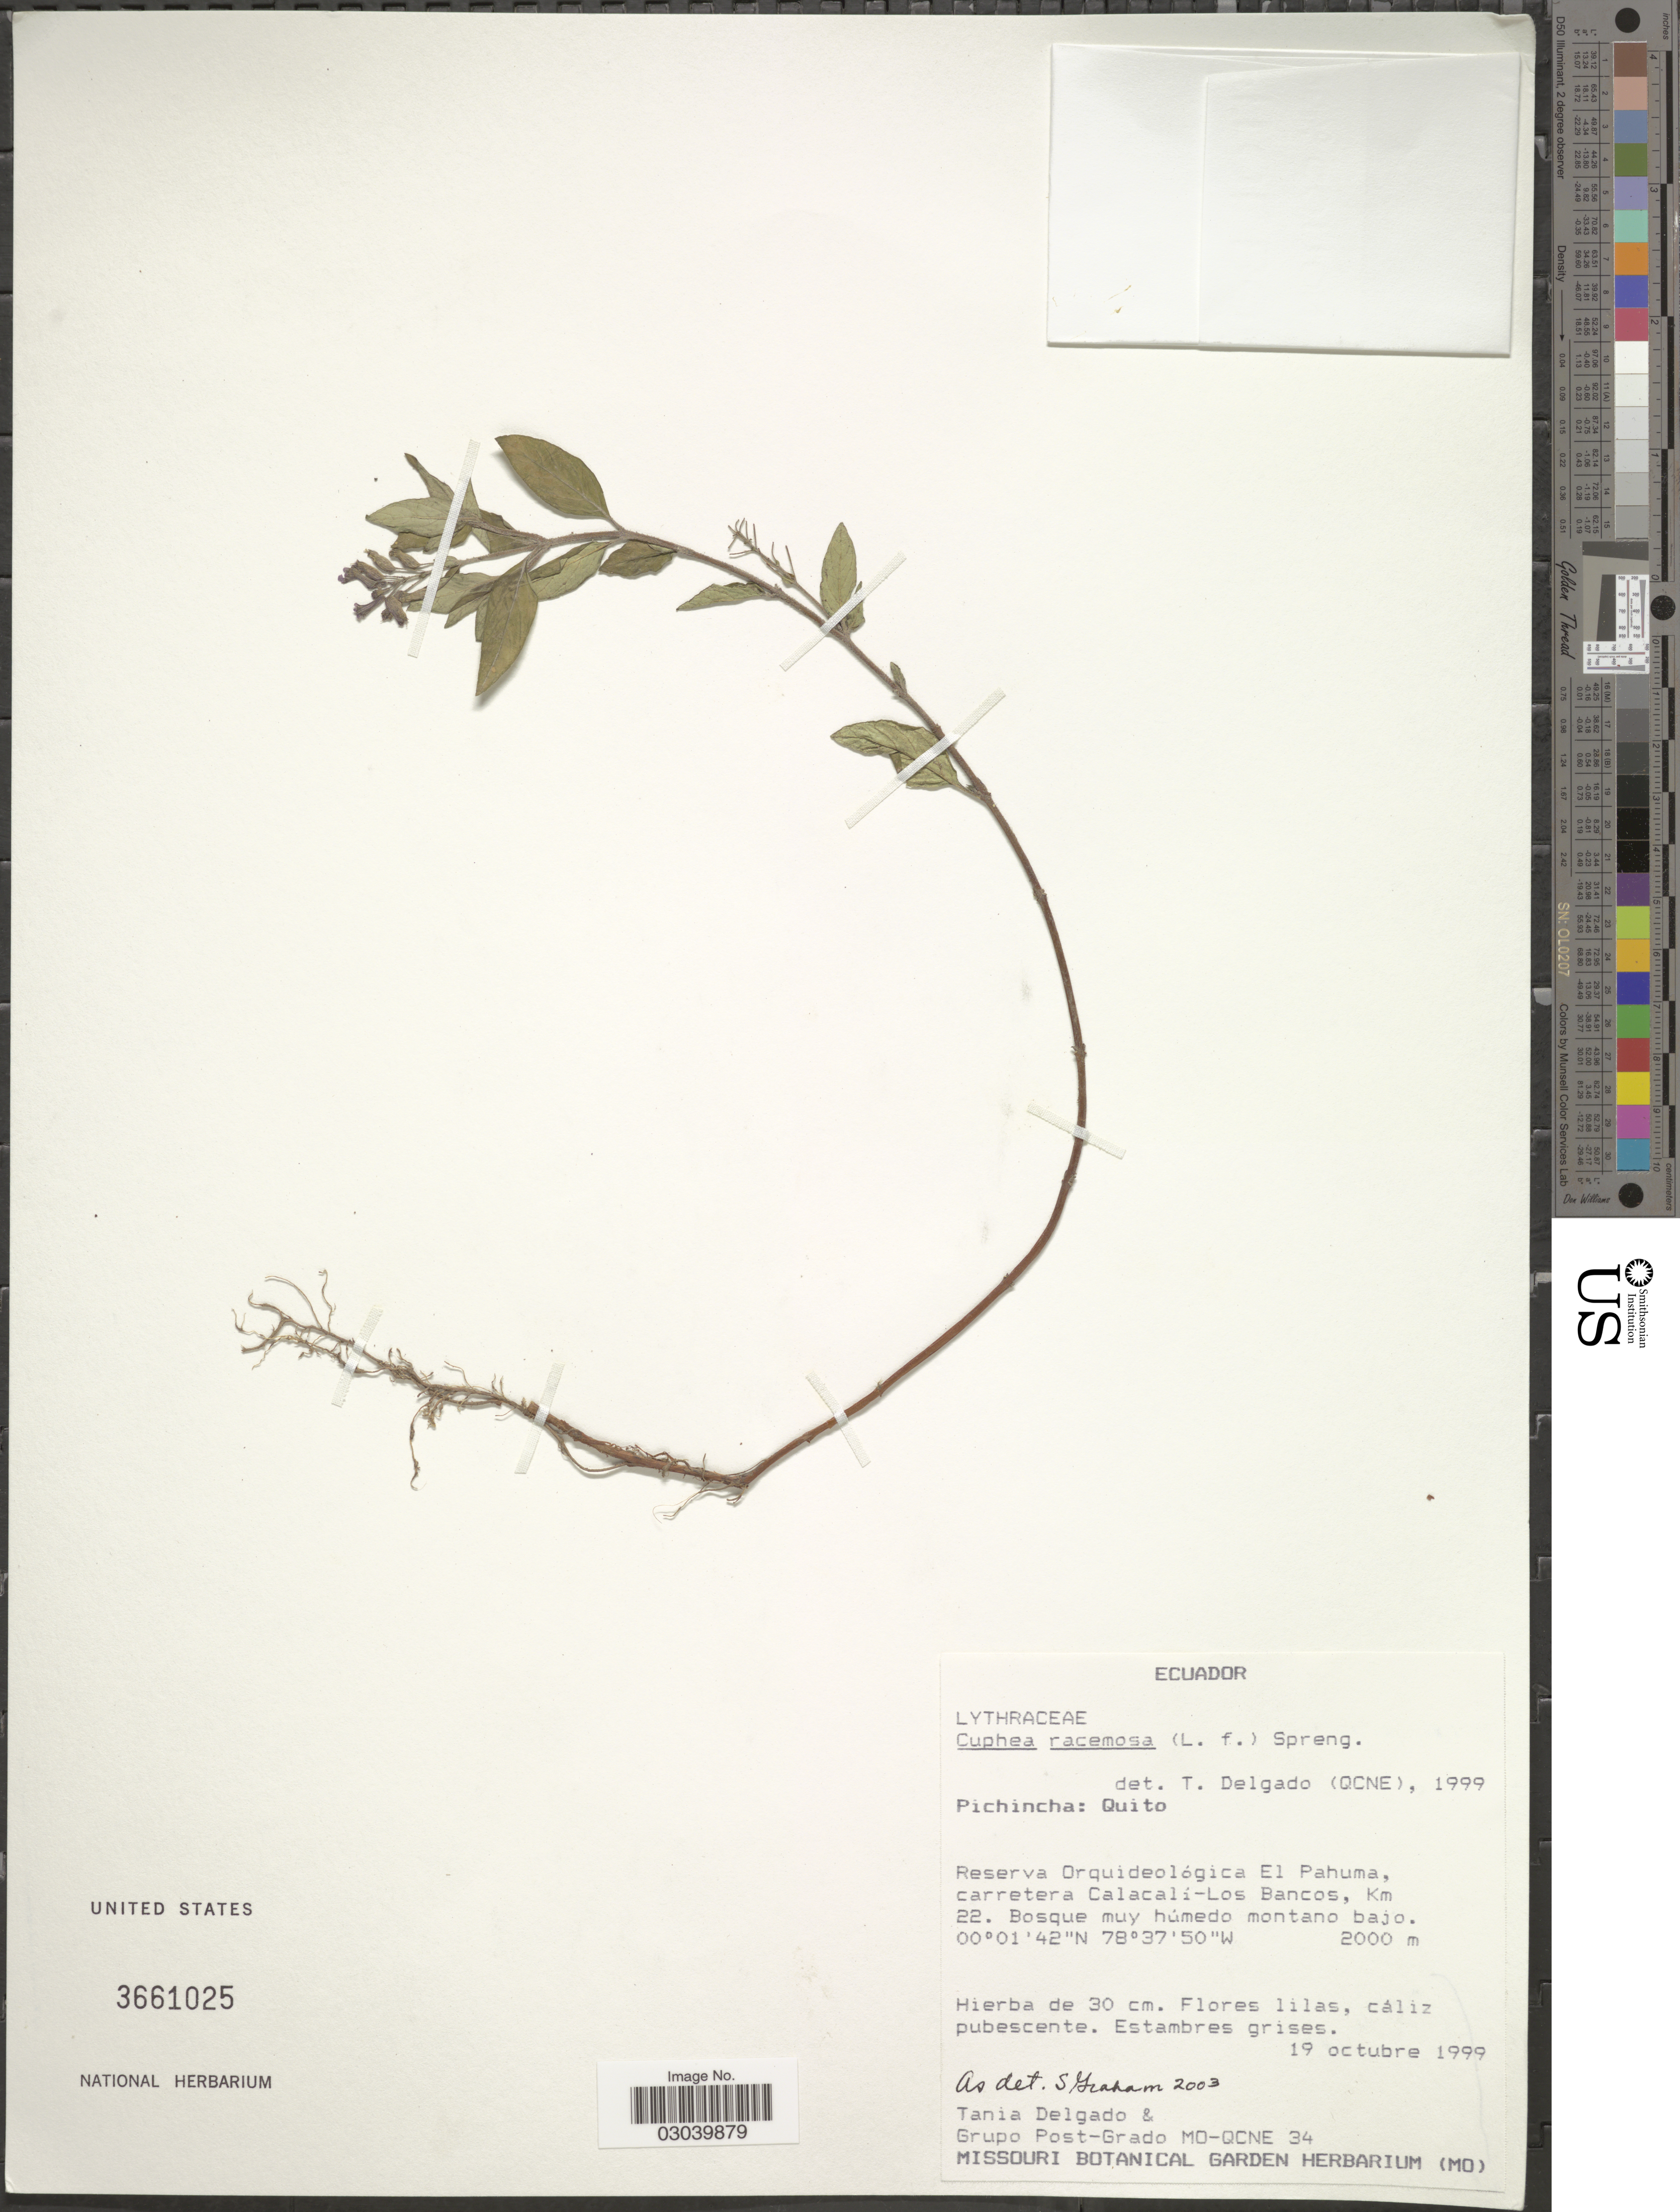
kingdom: Plantae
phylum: Tracheophyta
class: Magnoliopsida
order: Myrtales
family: Lythraceae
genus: Cuphea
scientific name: Cuphea racemosa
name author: (L. f.) Spreng.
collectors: T. Delgado & Grupo Post-Grado MO-QCNE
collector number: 34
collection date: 1999-10-19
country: Ecuador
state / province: Pichincha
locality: Quito. Reserva Orquideológica El Pahuma, carretera Calacalí-Los Bancos, Km 22.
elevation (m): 2000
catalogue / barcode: US 3661025